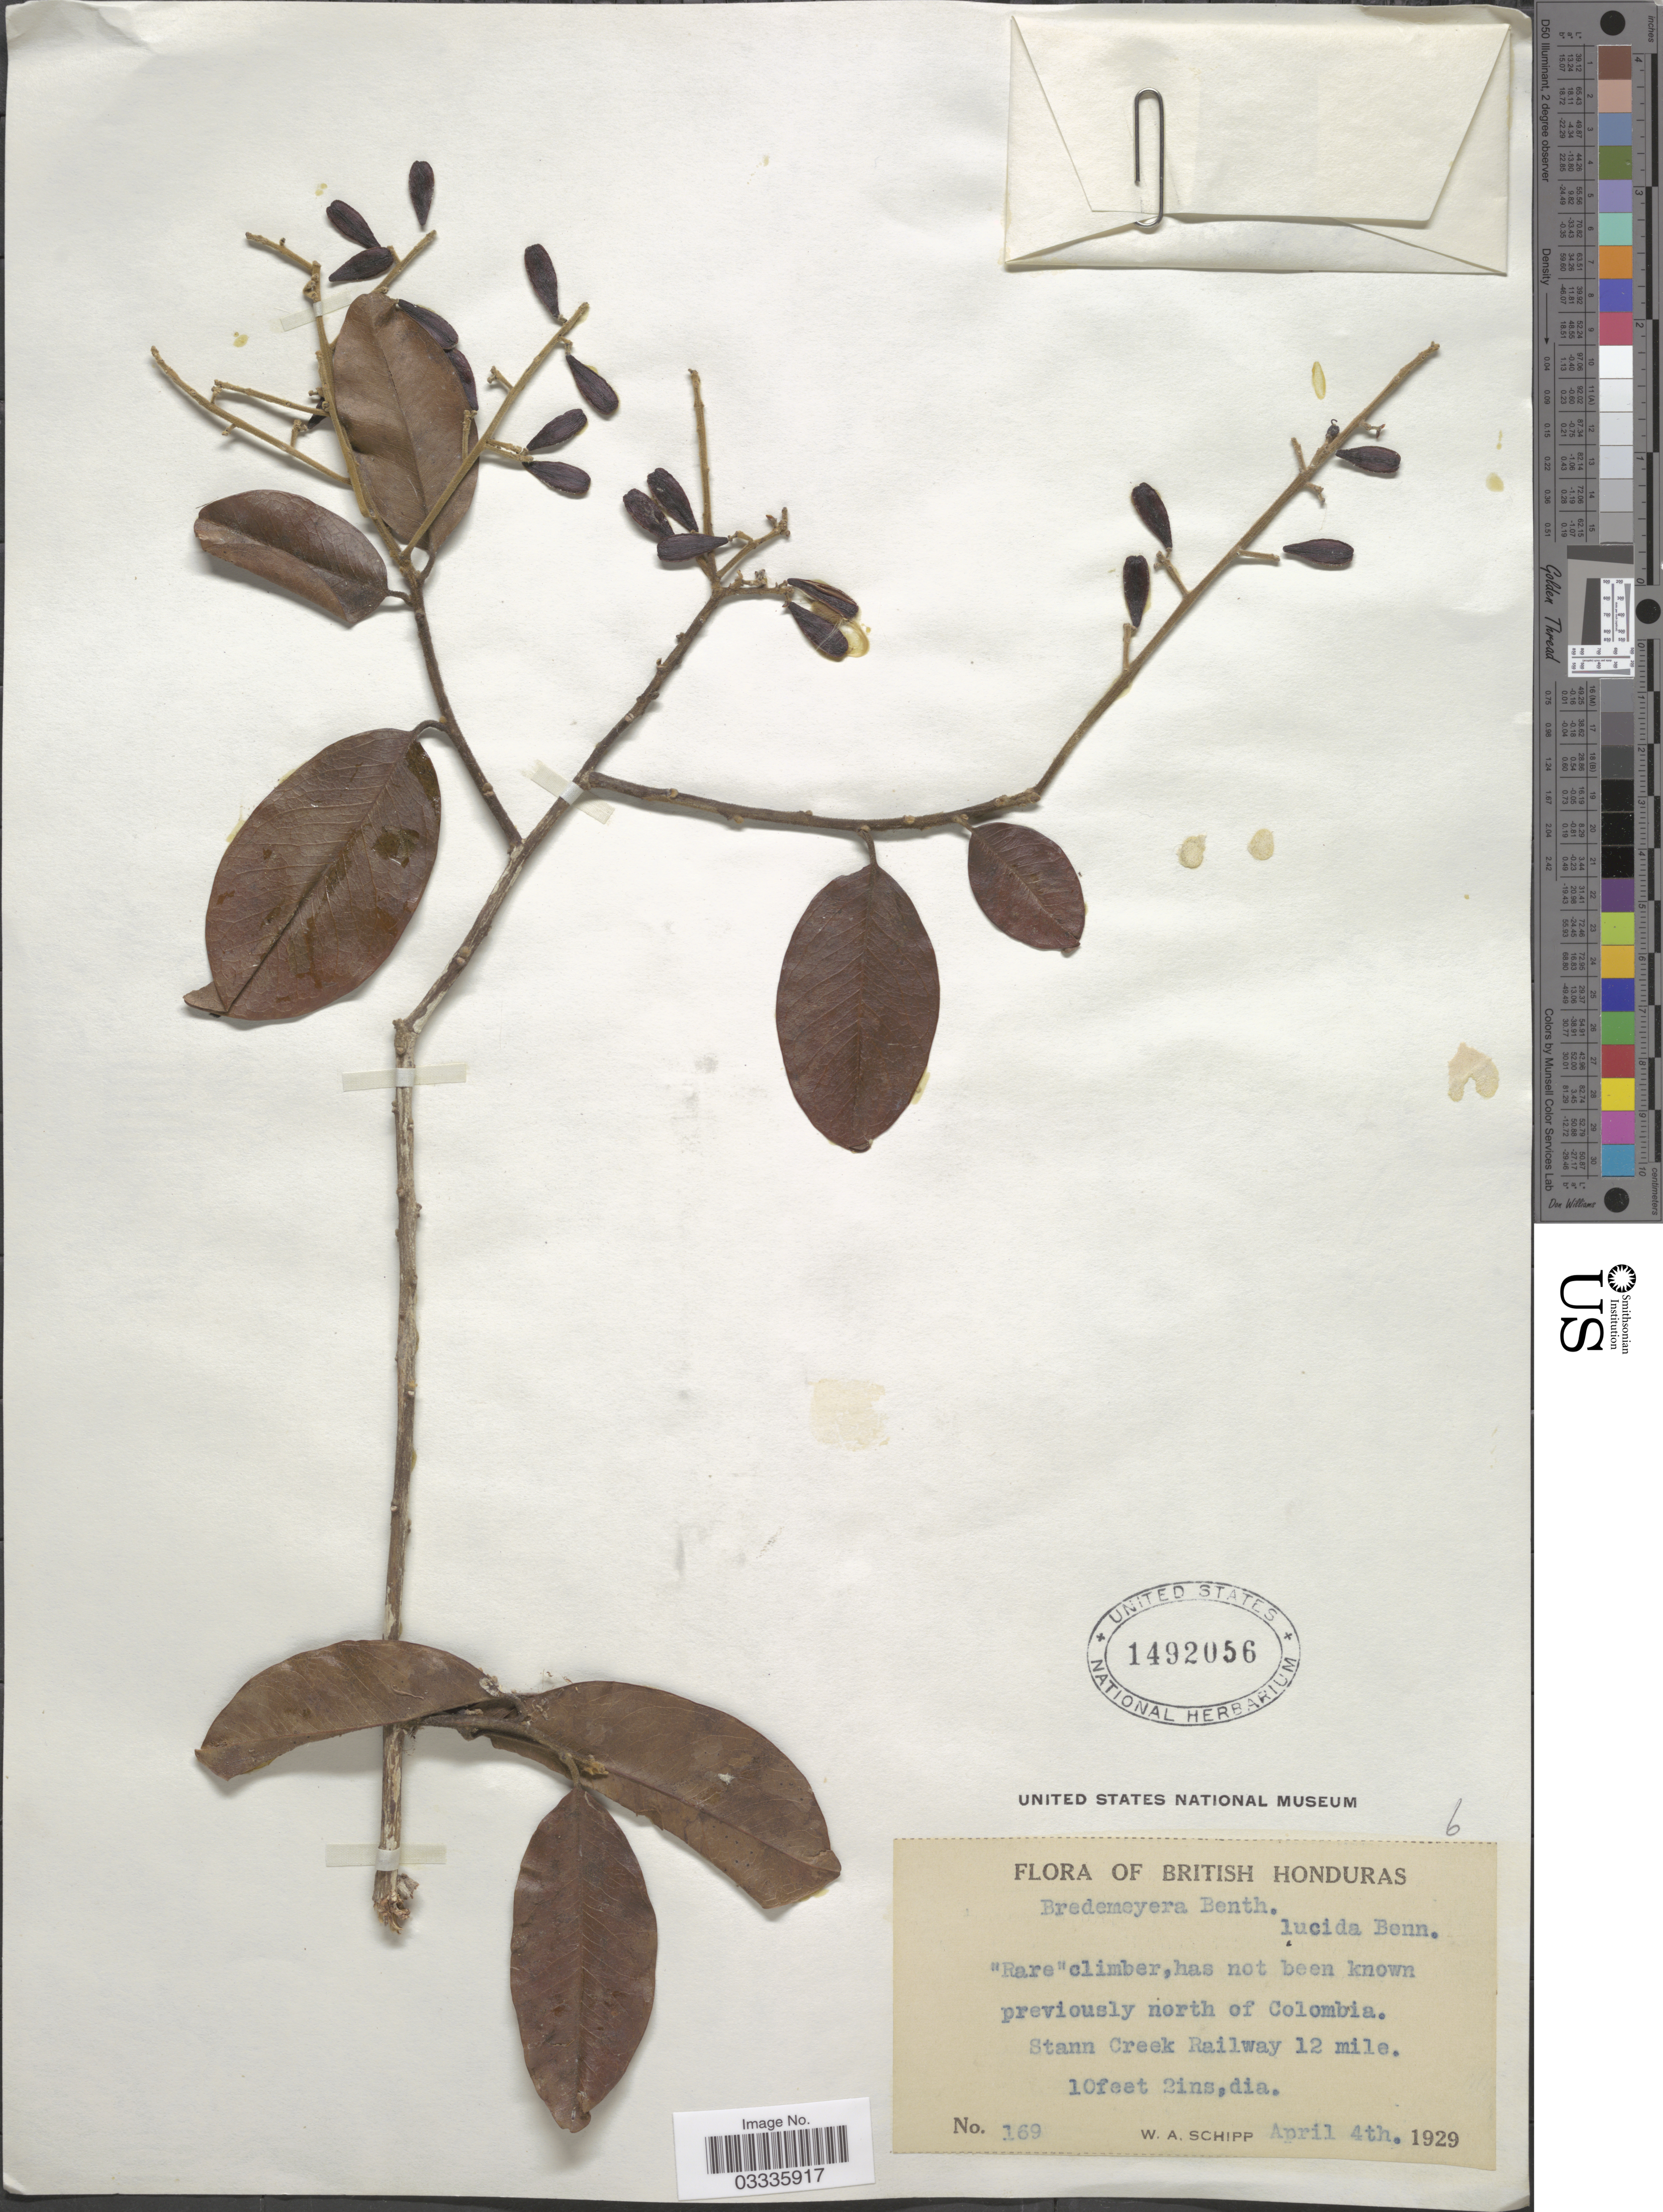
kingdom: Plantae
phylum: Tracheophyta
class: Magnoliopsida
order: Fabales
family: Polygalaceae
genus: Bredemeyera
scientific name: Bredemeyera lucida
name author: (Benth.) Klotzsch ex Hassk.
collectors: W. Schipp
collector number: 169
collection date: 1929-04-04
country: Belize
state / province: Stann Creek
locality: British Honduras. Stann Creek Railway 12 mile.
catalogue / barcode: US 1492056